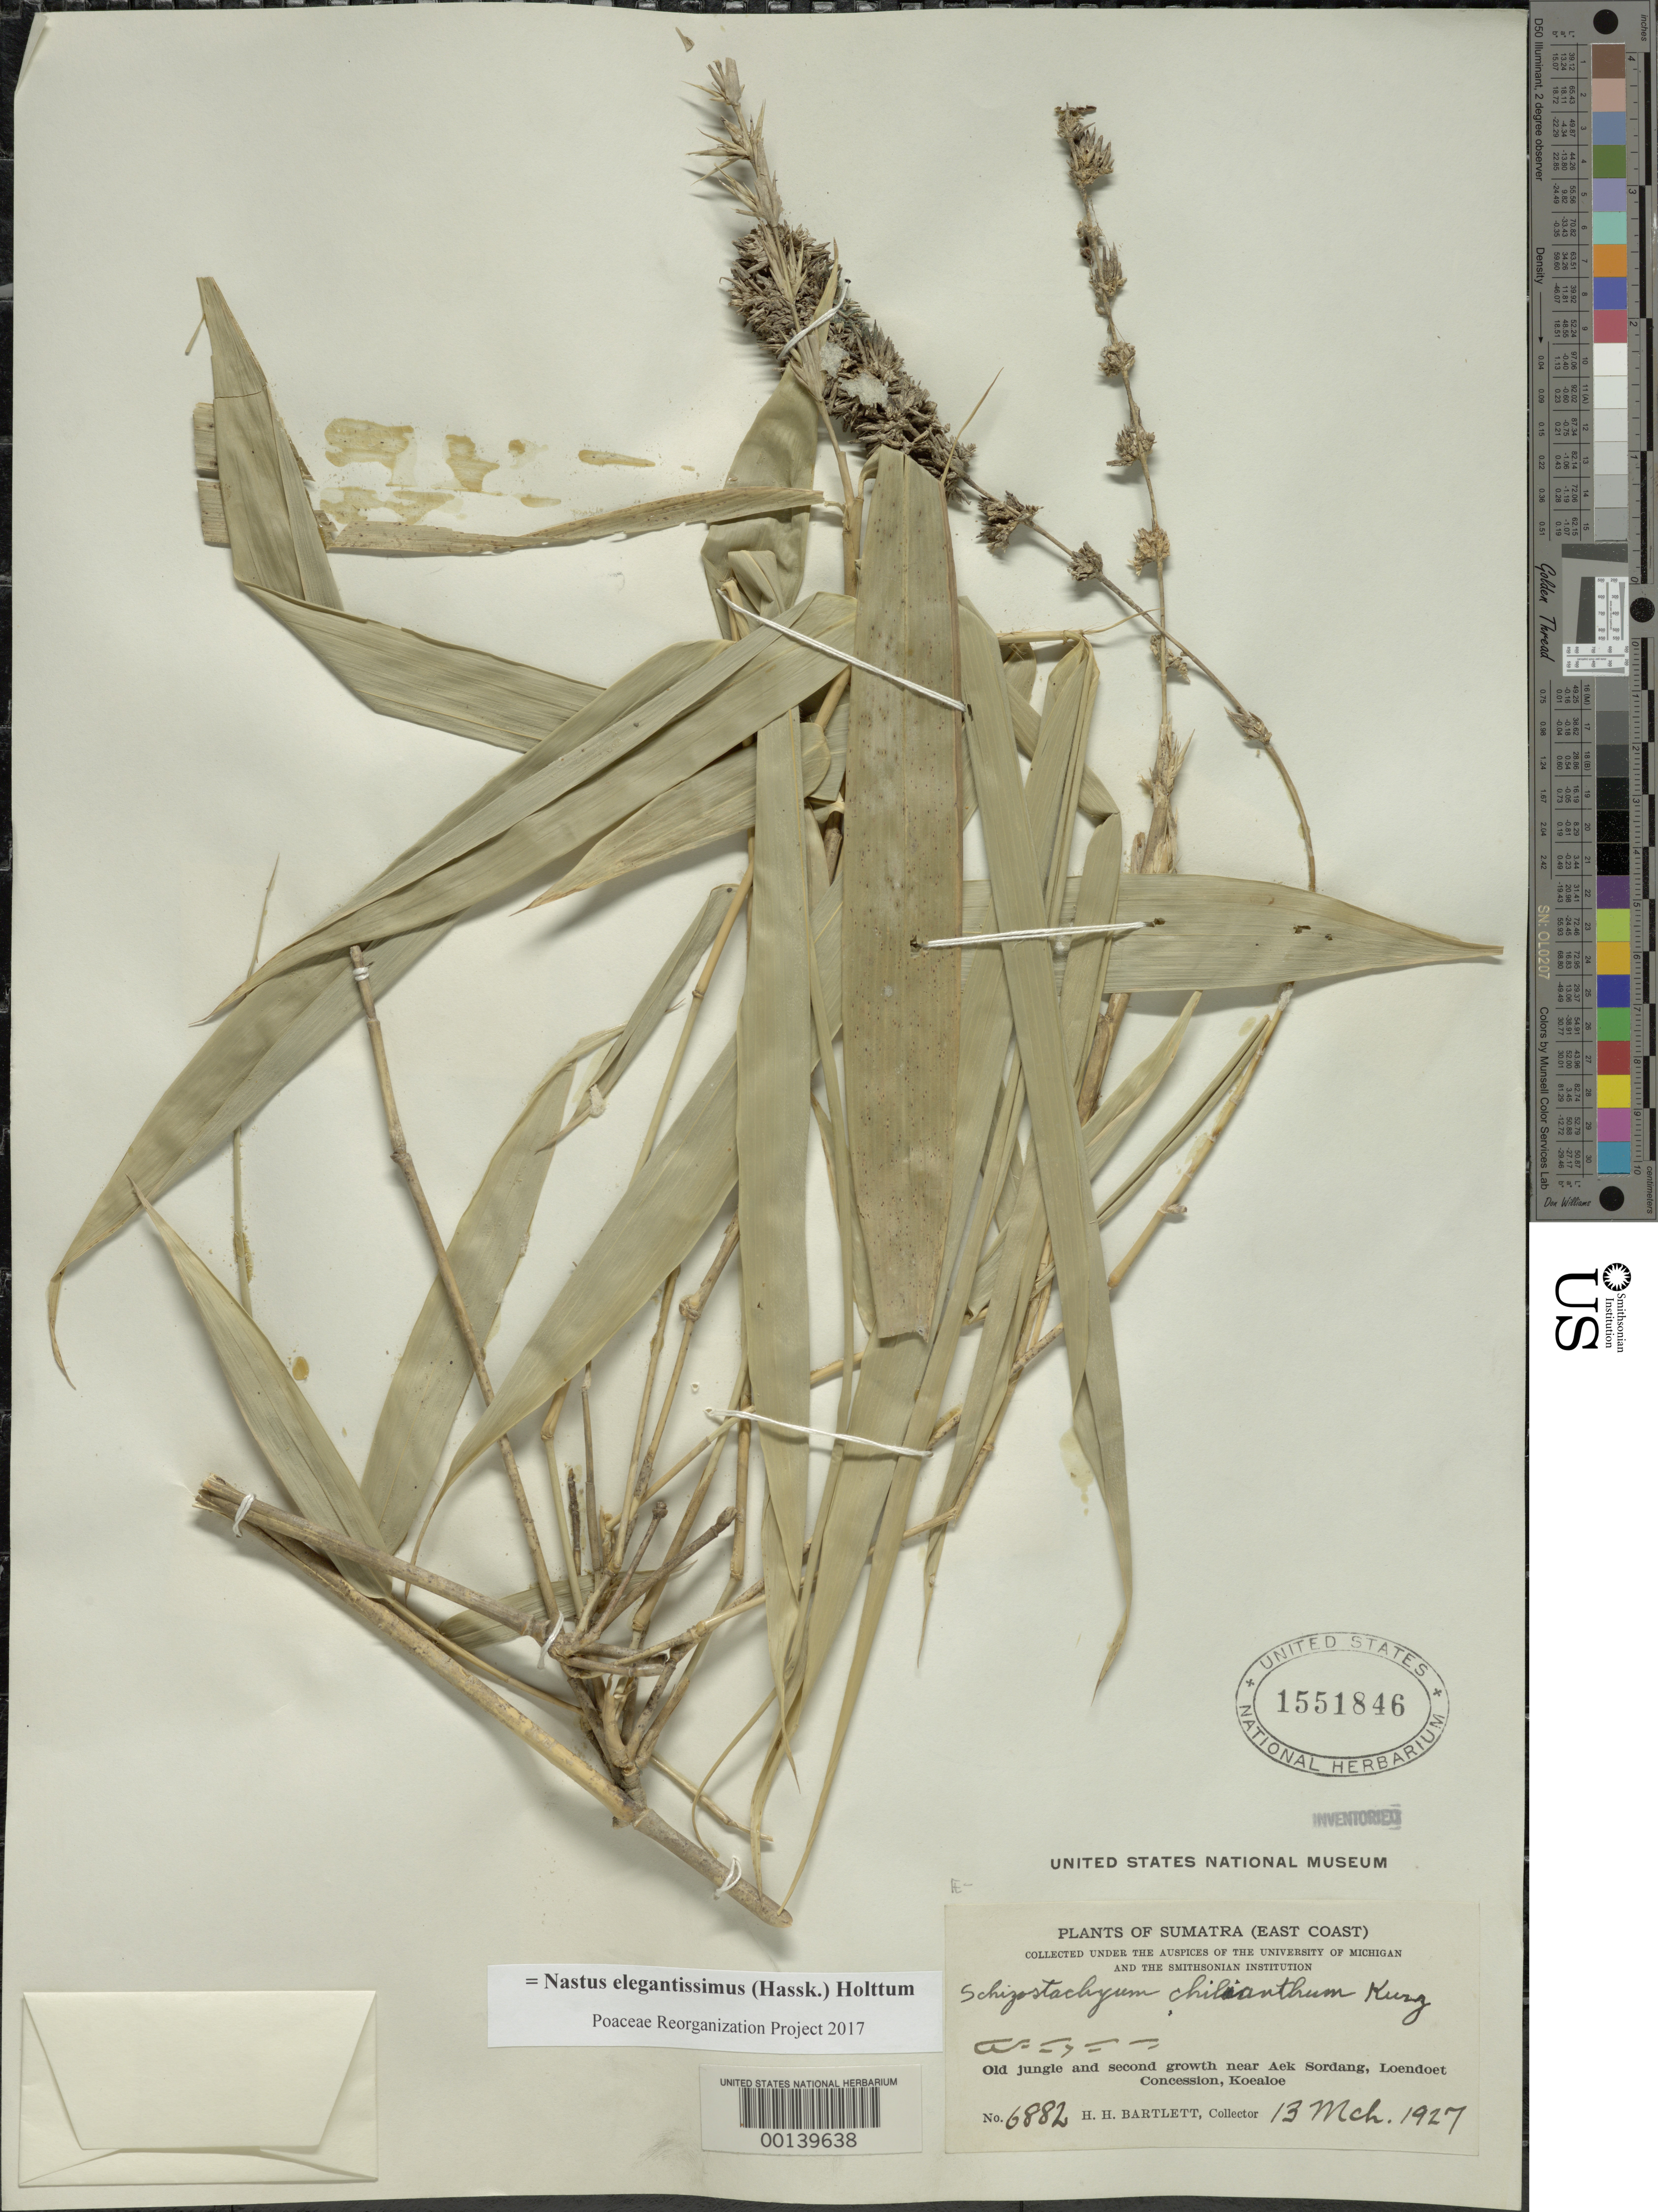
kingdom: Plantae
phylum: Tracheophyta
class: Liliopsida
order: Poales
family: Poaceae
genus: Nastus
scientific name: Nastus elegantissimus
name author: (Hassk.) Holttum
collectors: H. H. Bartlett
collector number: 6882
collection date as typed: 13 Mar 1927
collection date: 1927-03-13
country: Indonesia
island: Sumatra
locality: Aek sordang, loendoet, koealoe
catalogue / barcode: US 1551846